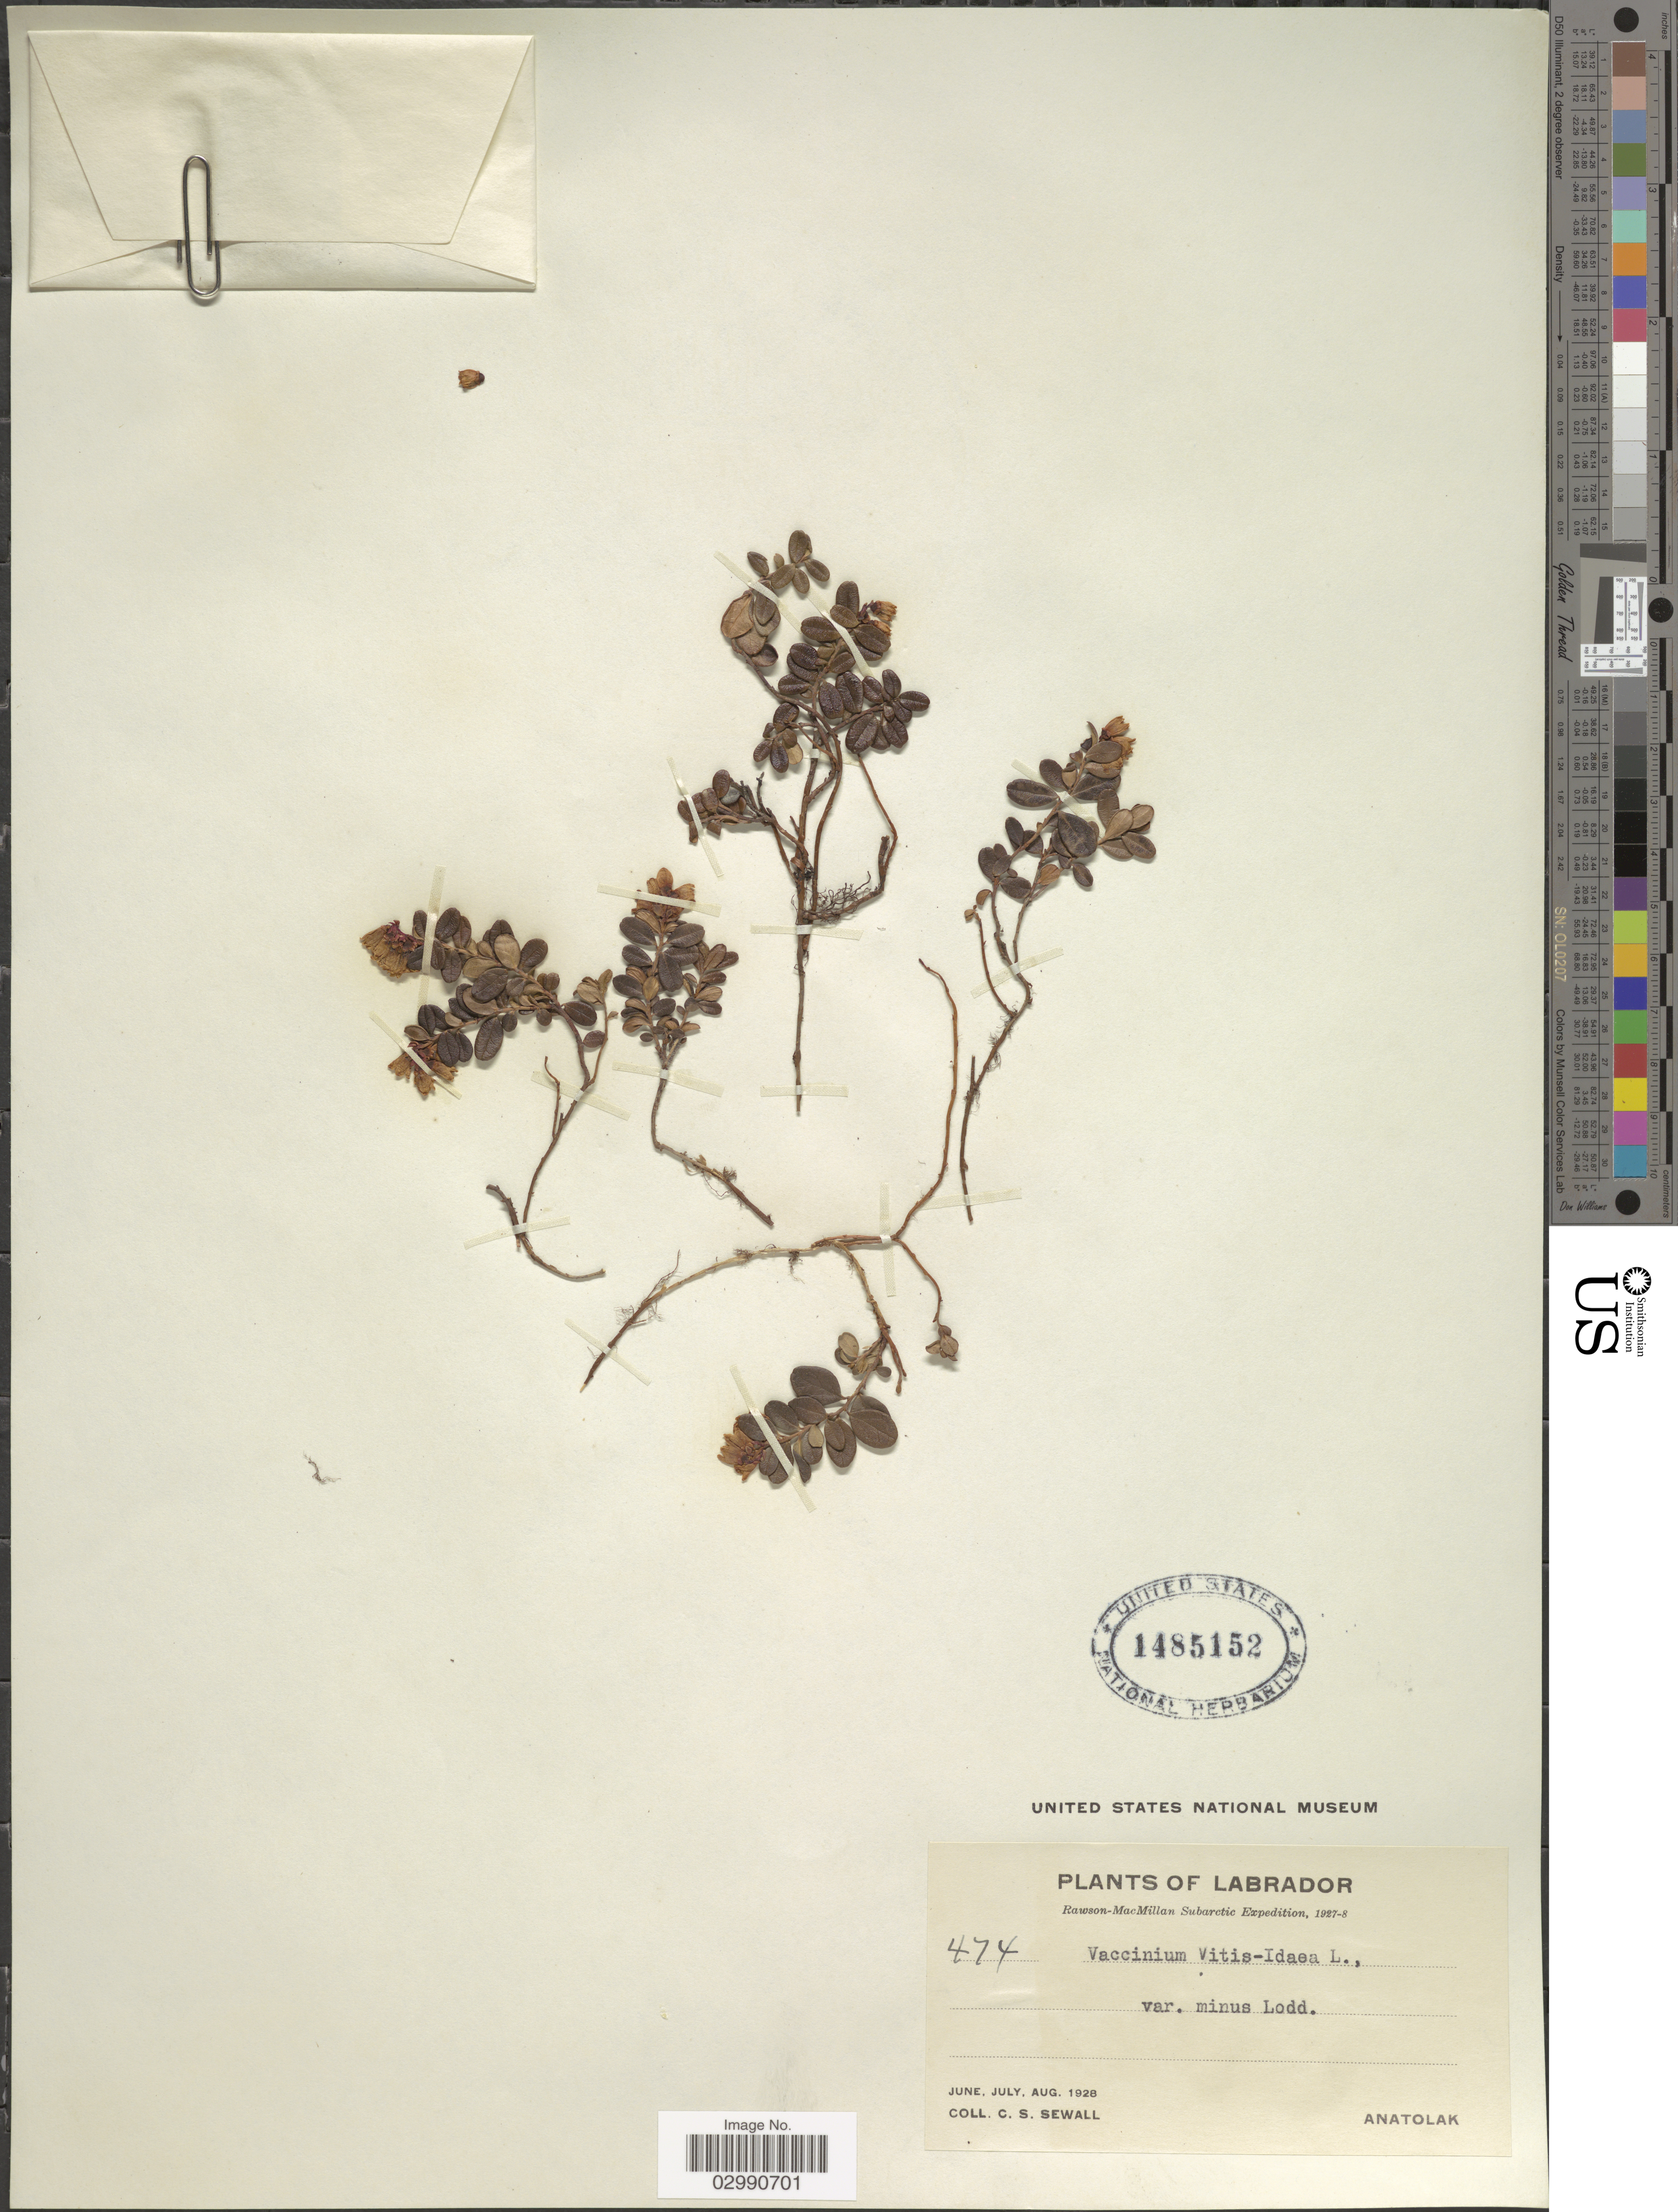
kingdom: Plantae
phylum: Tracheophyta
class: Magnoliopsida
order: Ericales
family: Ericaceae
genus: Vaccinium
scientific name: Vaccinium vitis-idaea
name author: L.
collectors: C. Sewall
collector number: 474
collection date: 1928-06/1928-08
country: Canada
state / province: Newfoundland and Labrador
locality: Labrador, Rawson-MacMillan Subarctic, Anatolak.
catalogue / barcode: US 1485152